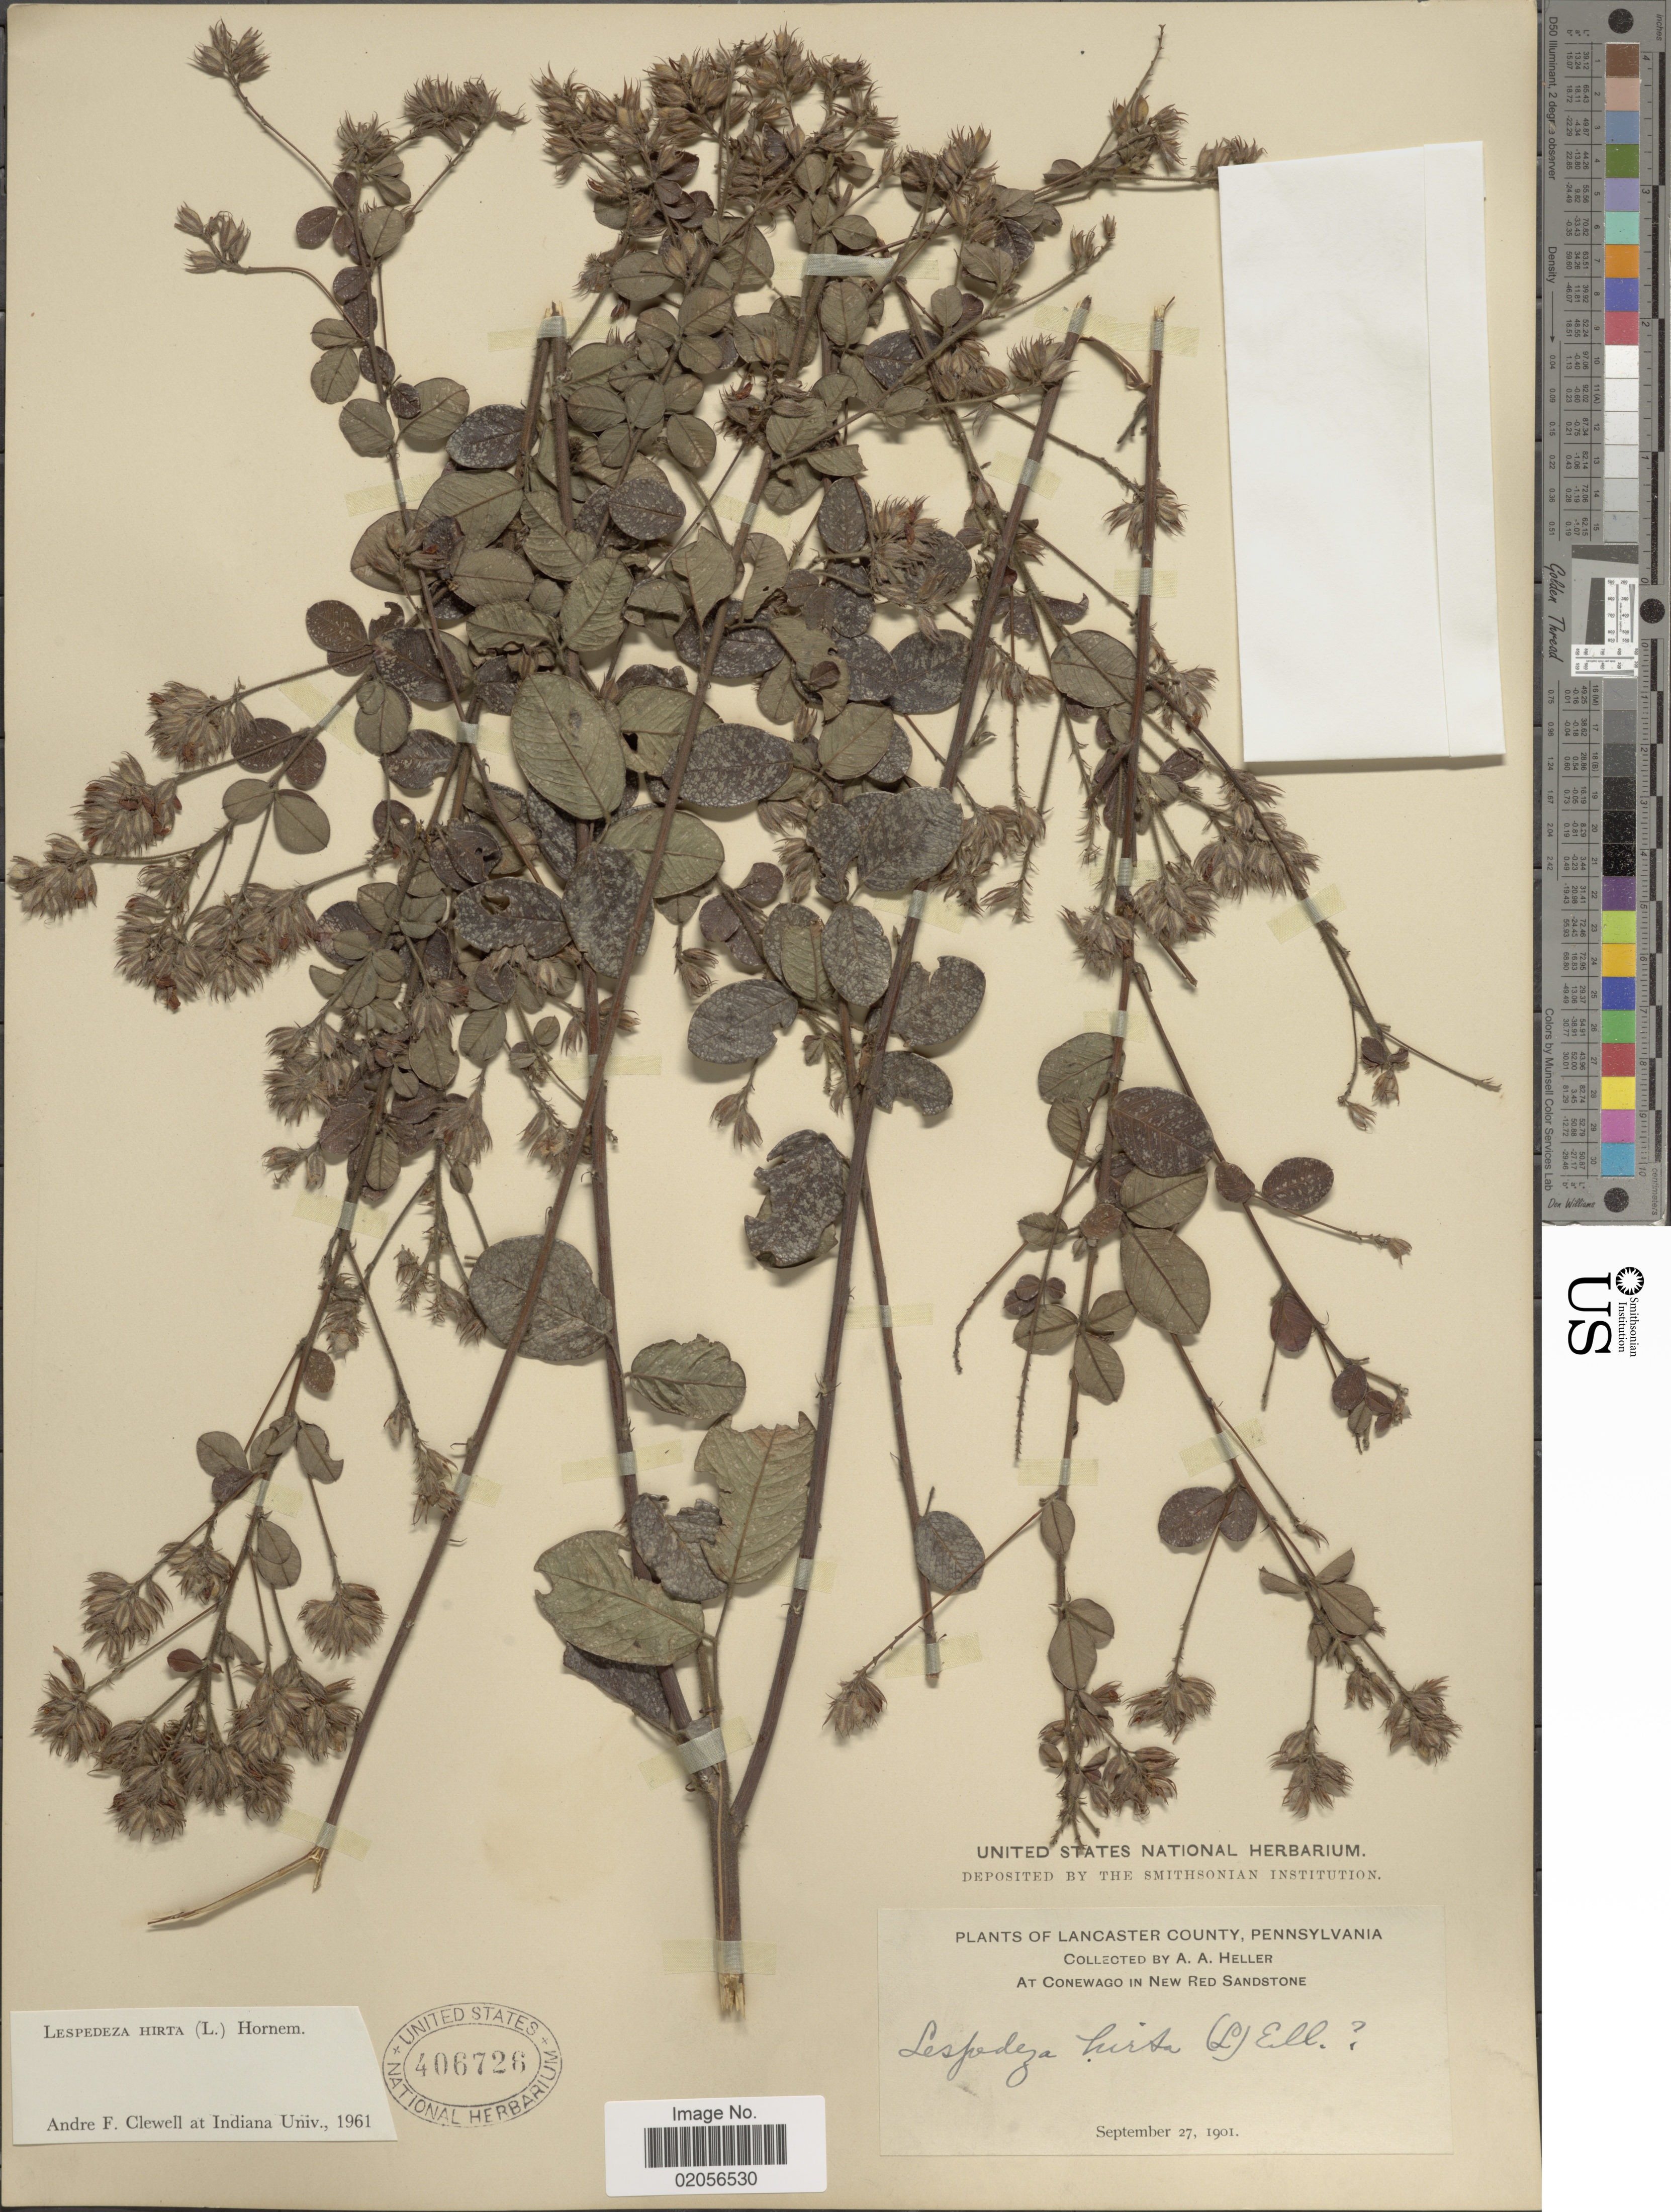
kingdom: Plantae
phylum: Tracheophyta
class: Magnoliopsida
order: Fabales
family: Fabaceae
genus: Lespedeza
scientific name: Lespedeza hirta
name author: (L.) Hornem.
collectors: A. A. Heller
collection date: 1901-09-27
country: United States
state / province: Pennsylvania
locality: Lancaster County, at Conewago in New Red Sandstone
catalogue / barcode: US 406726